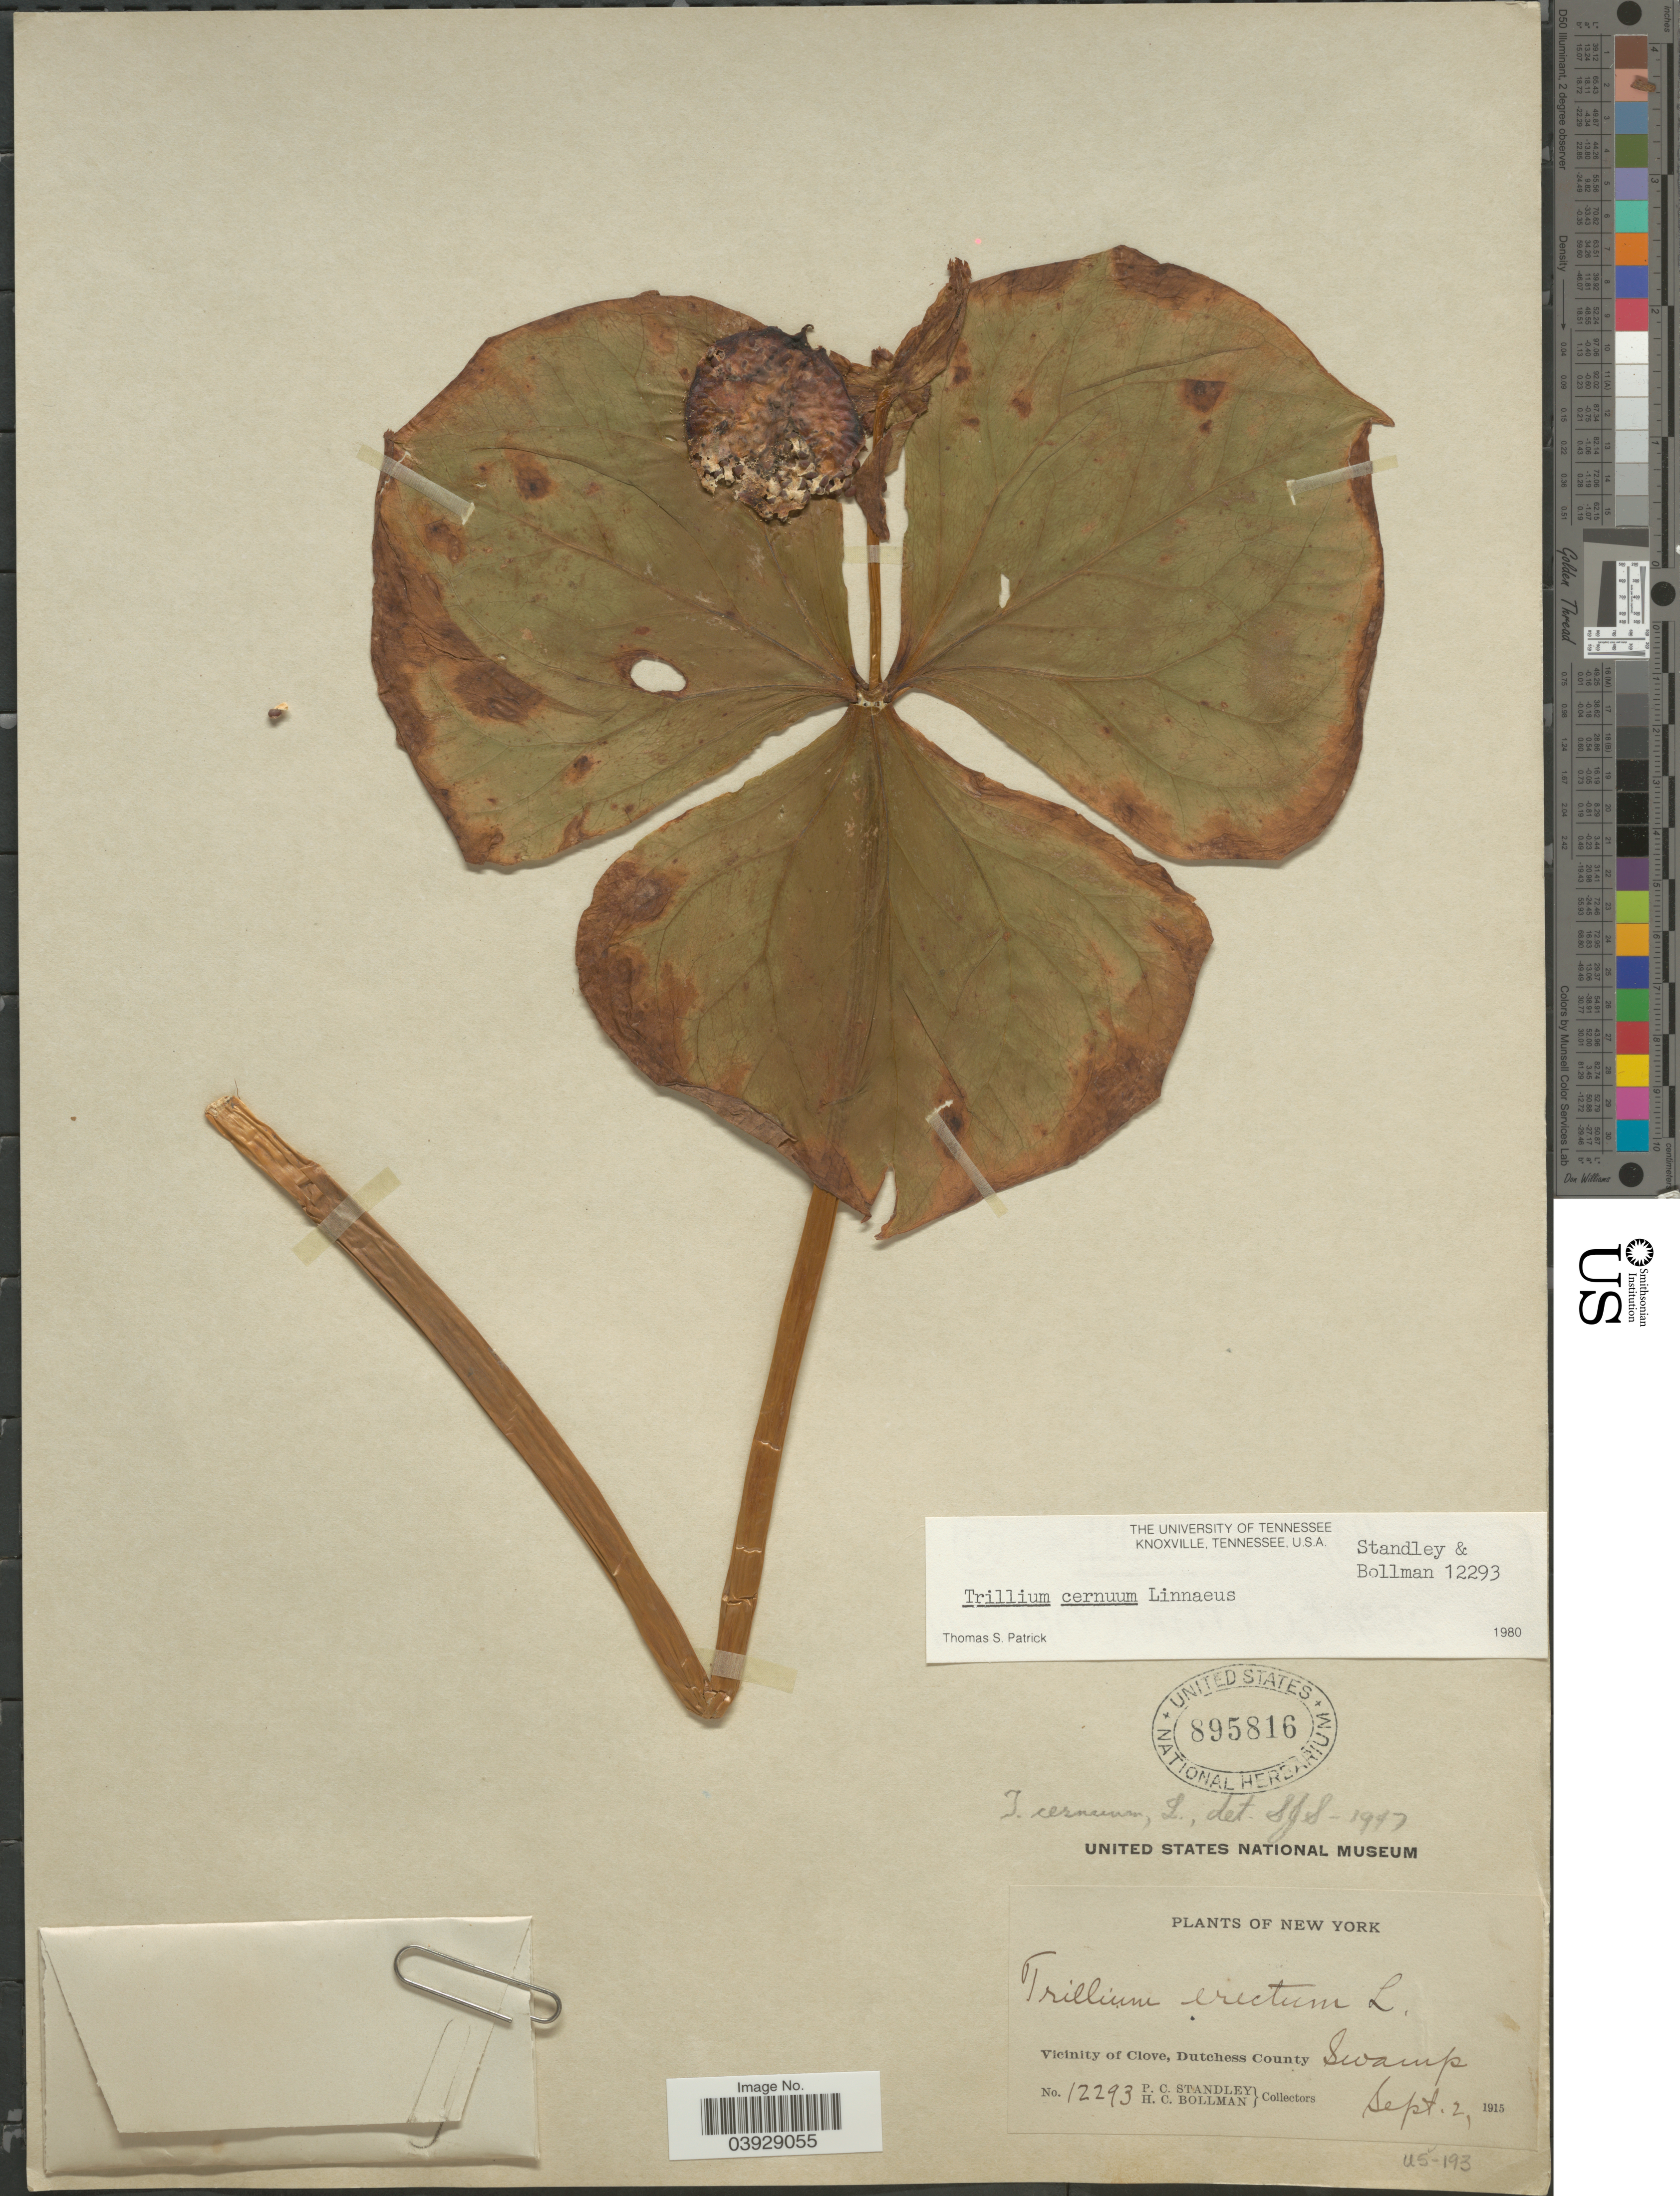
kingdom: Plantae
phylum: Tracheophyta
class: Liliopsida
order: Liliales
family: Melanthiaceae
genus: Trillium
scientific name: Trillium cernuum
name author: L.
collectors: P. C. Standley & H. C. Bollman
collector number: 12293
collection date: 1915-09-02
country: United States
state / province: New York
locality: Vicinity of Clove, Dutchess County.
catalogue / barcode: US 895816